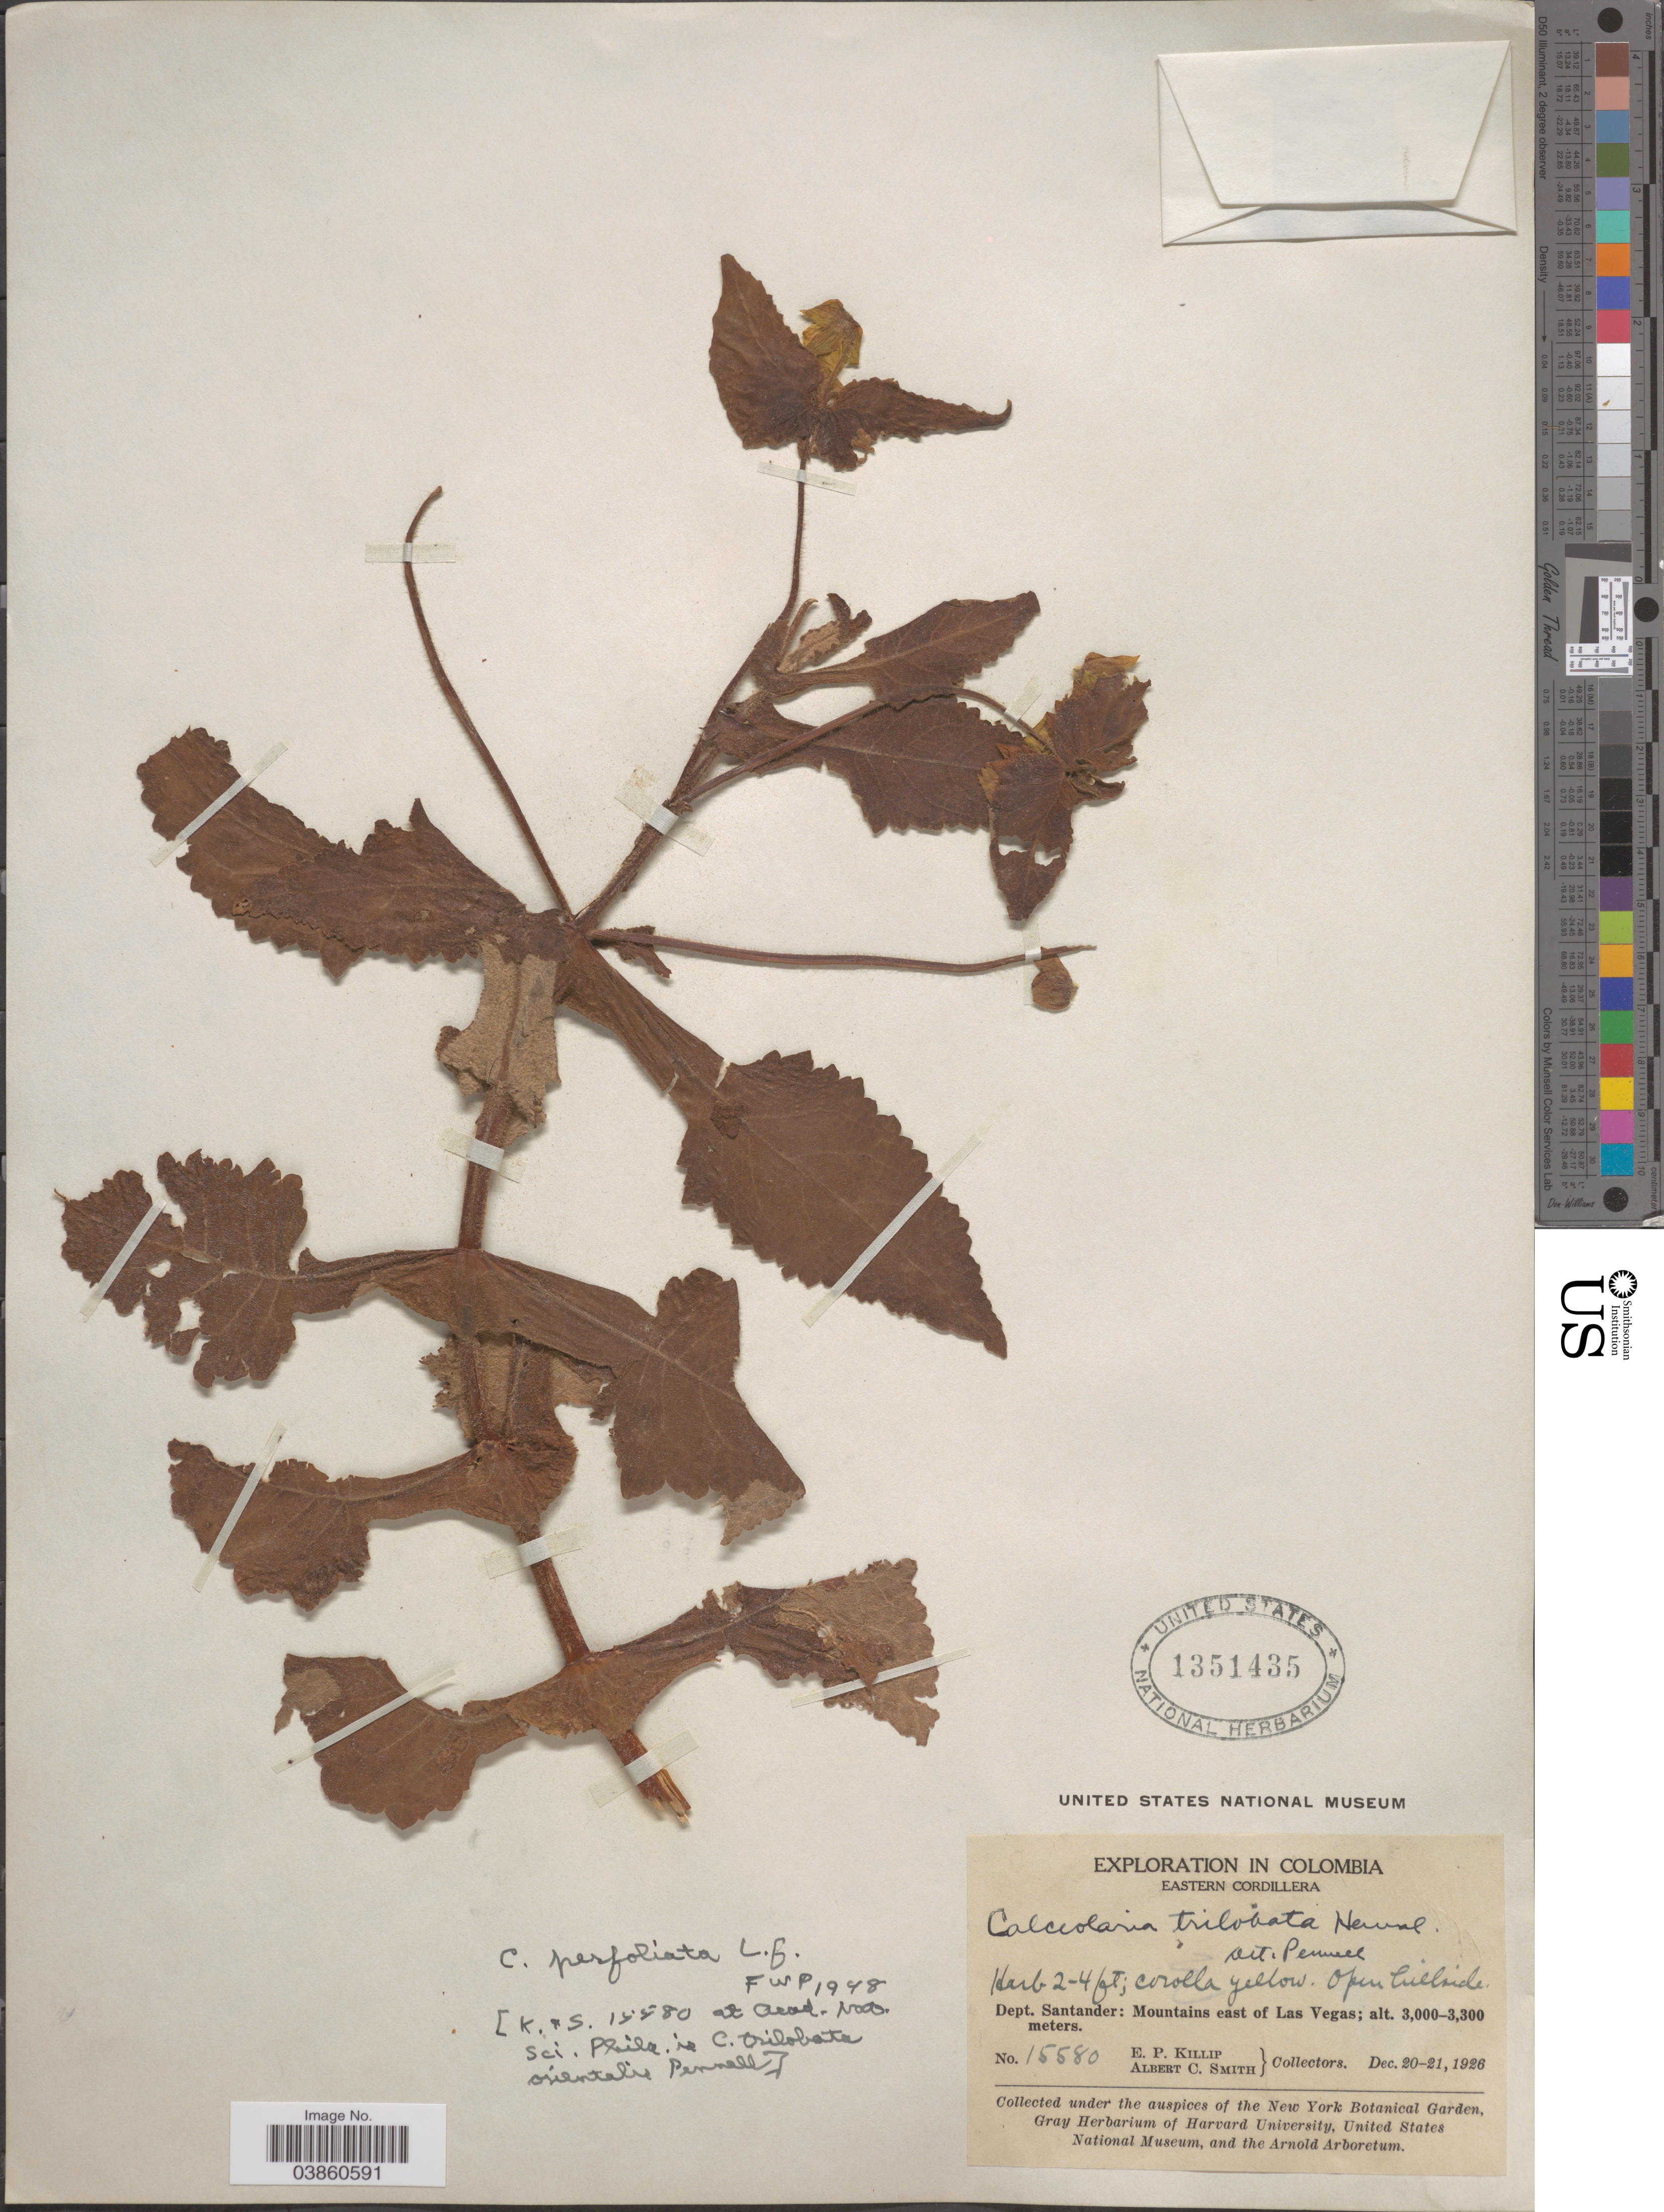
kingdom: Plantae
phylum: Tracheophyta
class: Magnoliopsida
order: Lamiales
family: Calceolariaceae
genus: Calceolaria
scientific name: Calceolaria perfoliata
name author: L. f.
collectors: E. P. Killip & A. C. Smith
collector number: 15580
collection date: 1926-12-20/1926-12-21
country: Colombia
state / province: Santander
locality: Eastern Cordillera. Dept. Santander: Mountains east of Las Vegas.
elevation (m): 3000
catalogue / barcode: US 1351435